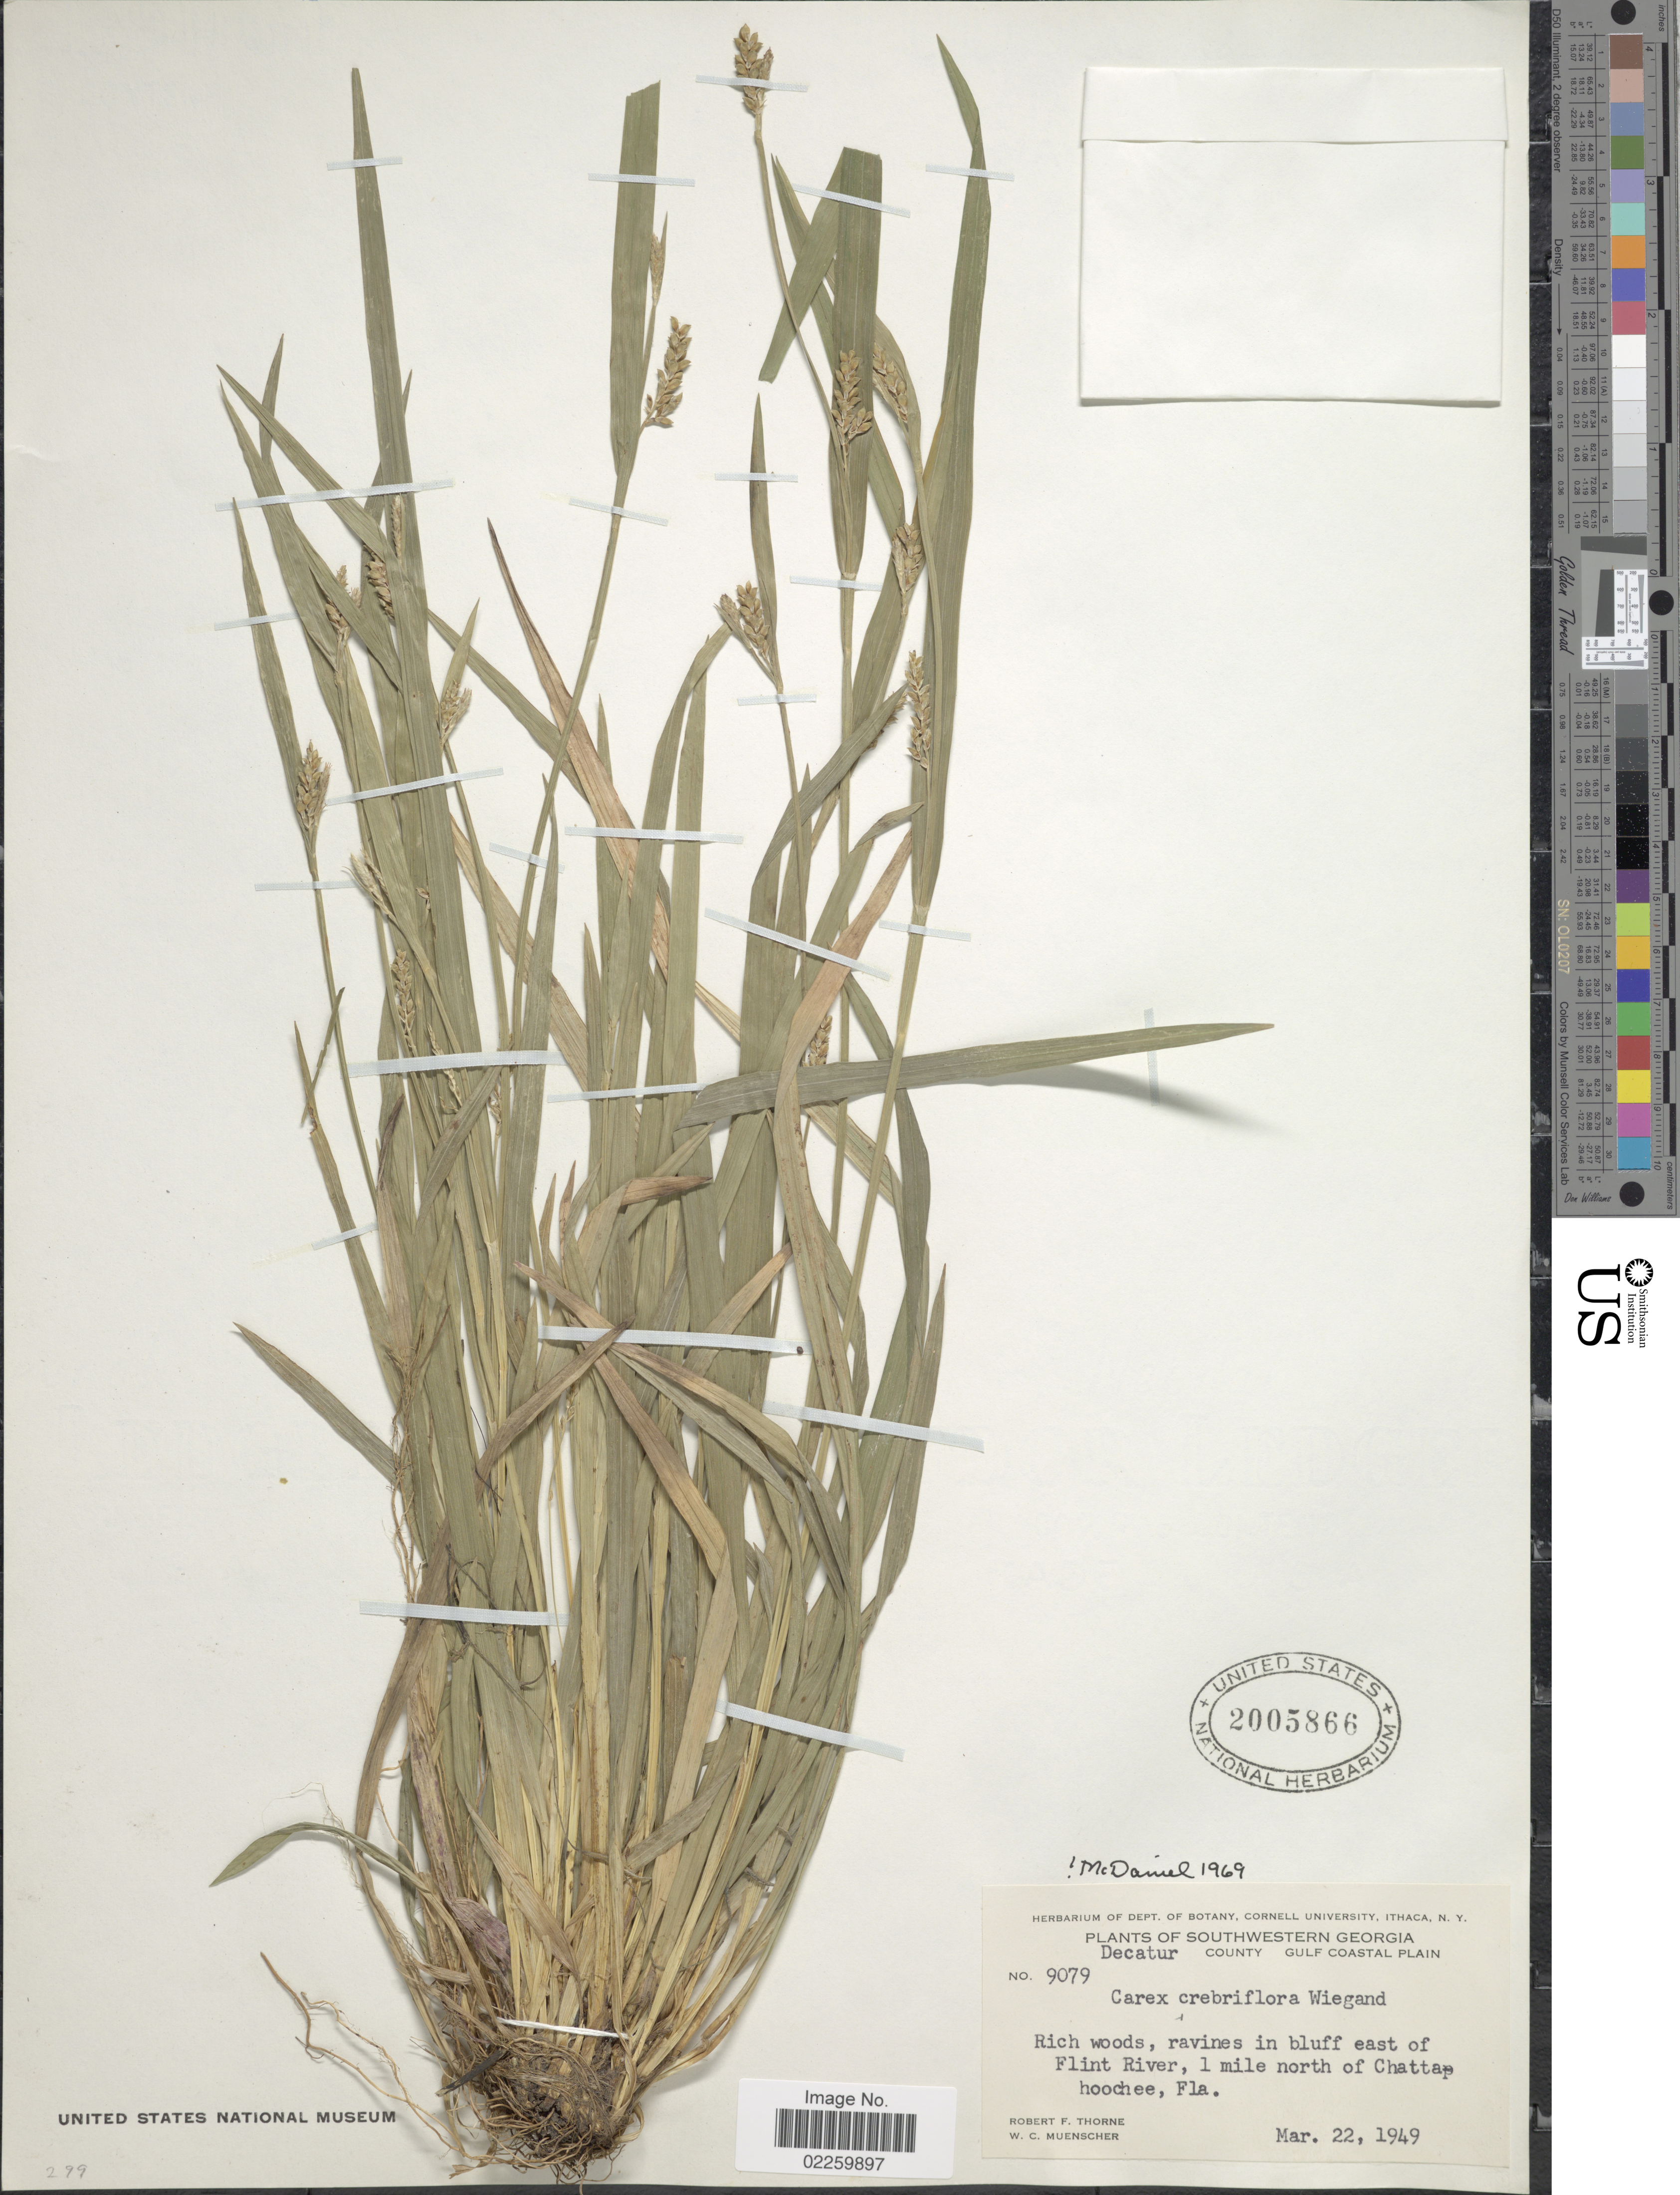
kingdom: Plantae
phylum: Tracheophyta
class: Liliopsida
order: Poales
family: Cyperaceae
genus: Carex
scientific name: Carex crebriflora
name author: Wiegand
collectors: R. F. Thorne & W. Muenscher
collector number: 9079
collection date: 1949-03-22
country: United States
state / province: Florida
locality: Southwestern Georgiam Decatur County, Gulf Coastal Plain, Rich woods, ravines in bluff east of Flint River, 1 mile north of Chattahoochee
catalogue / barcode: US 2005866